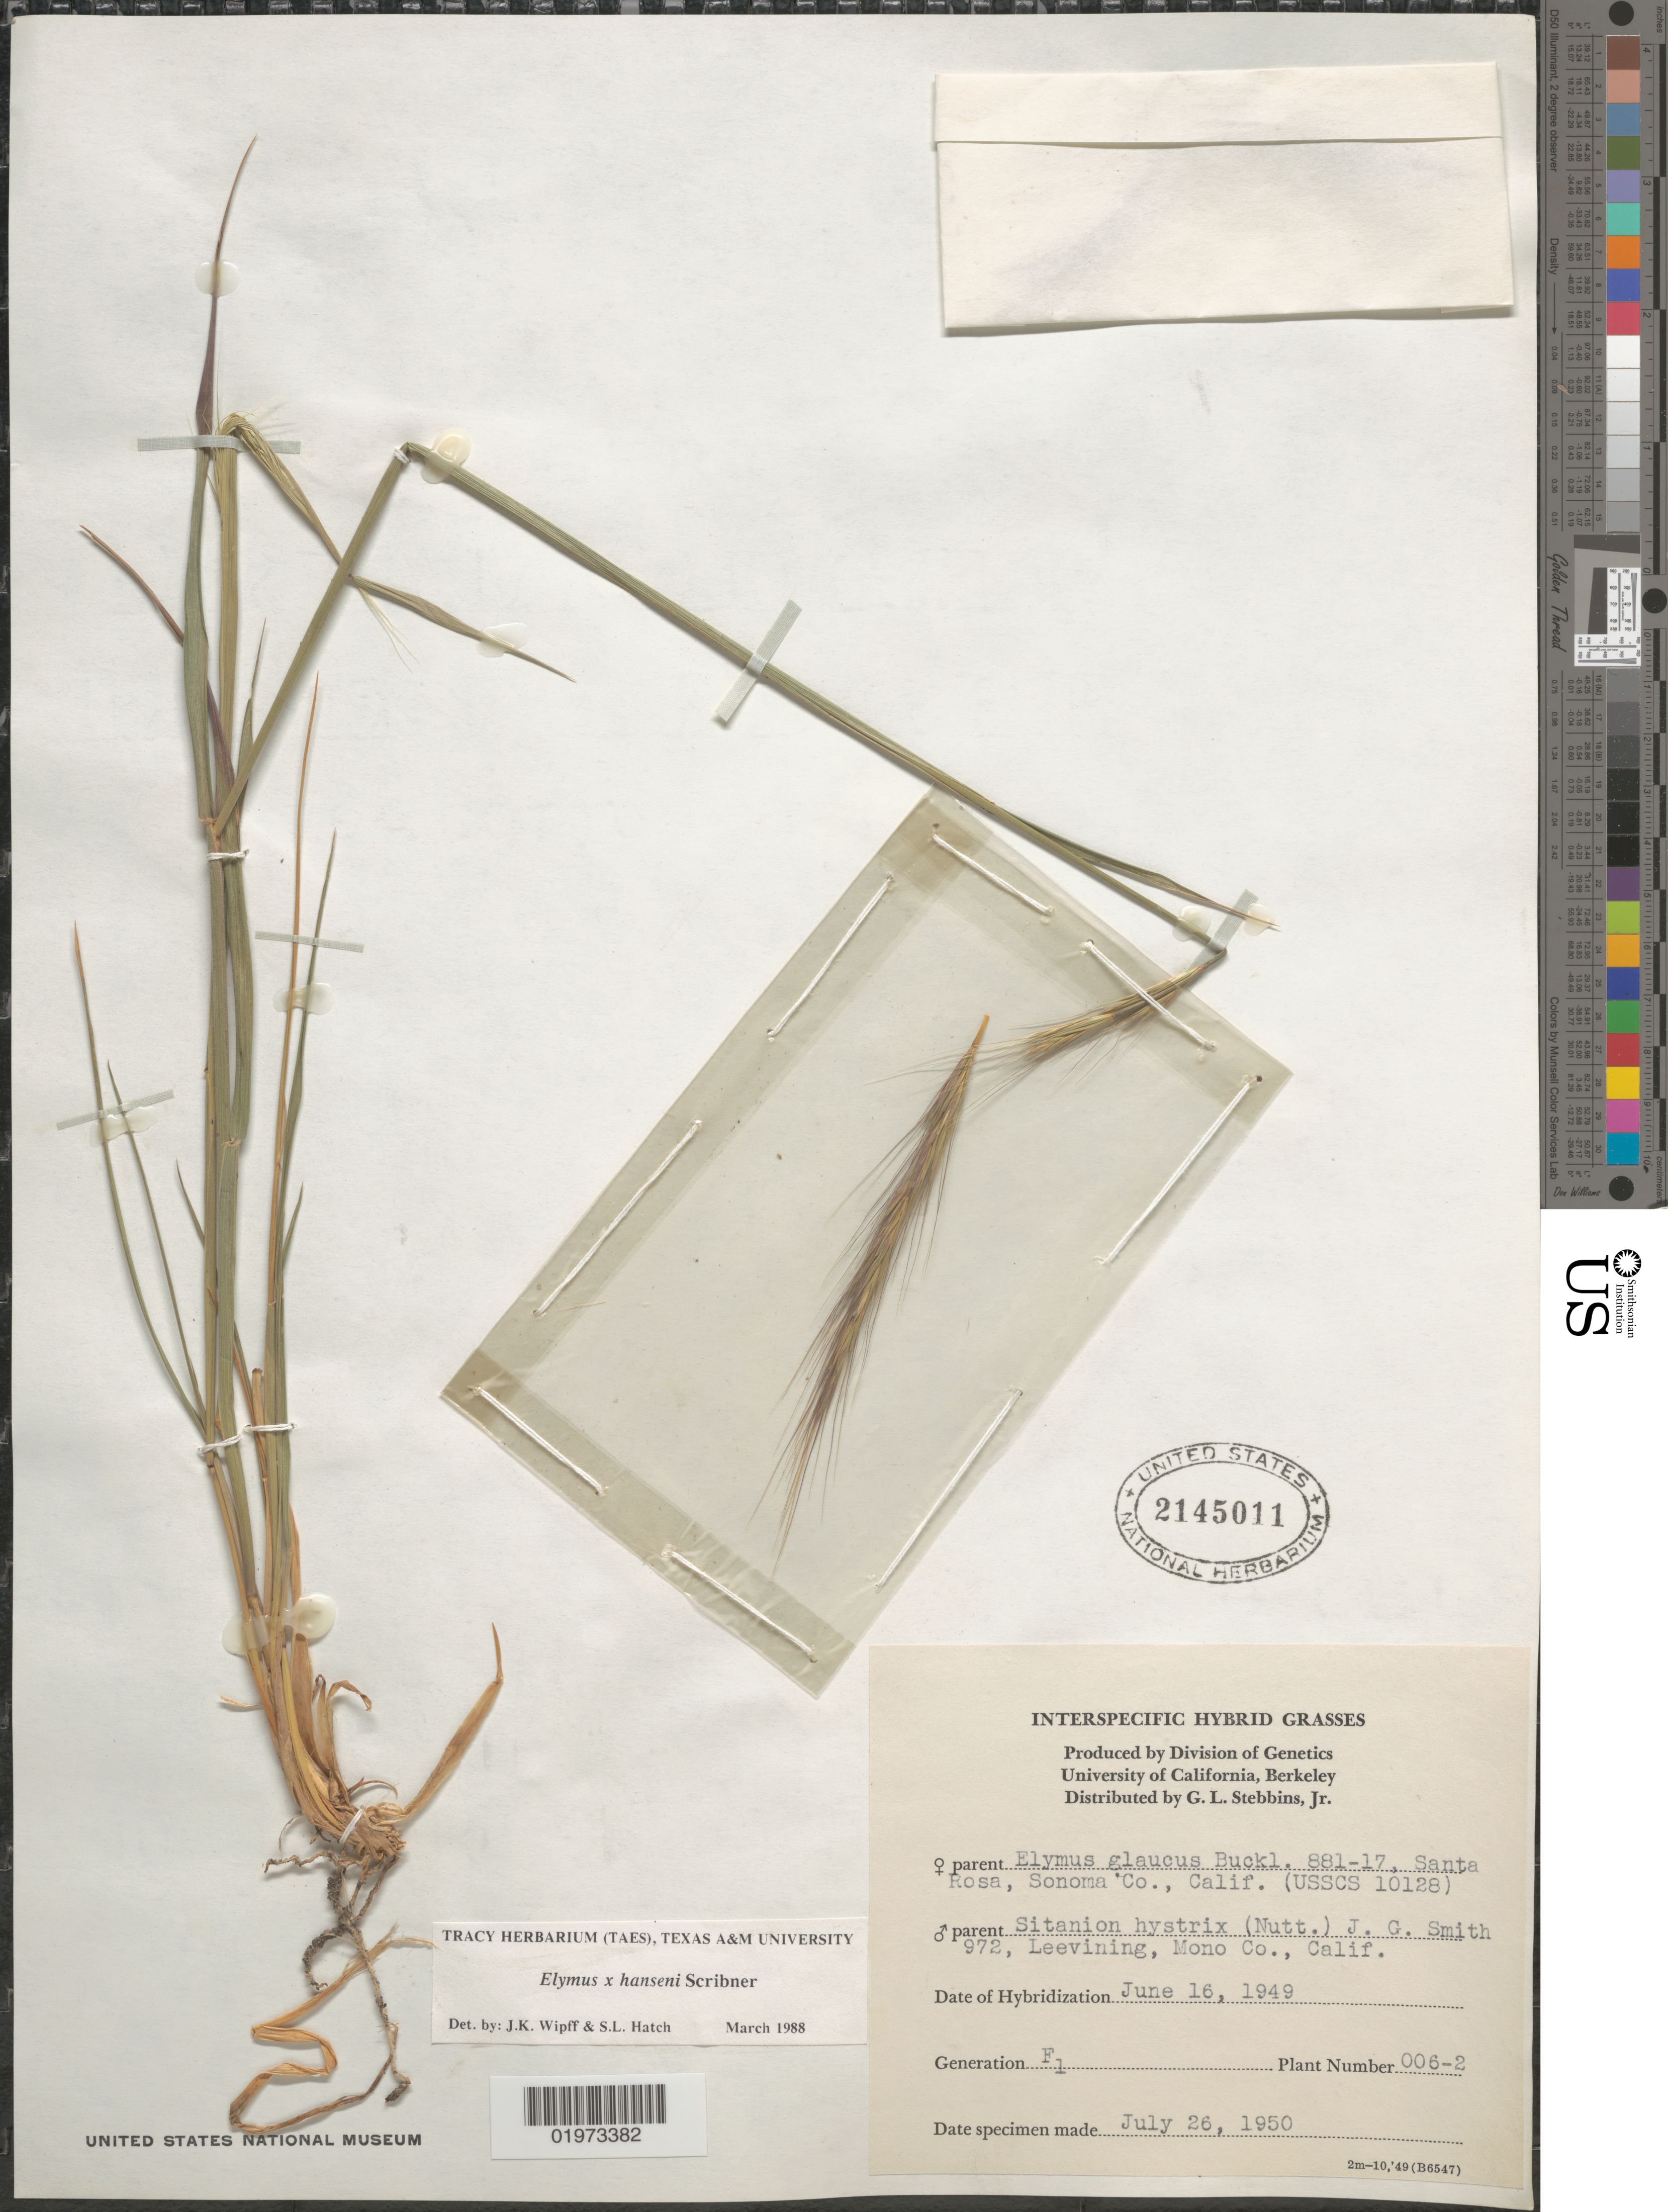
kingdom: Plantae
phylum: Tracheophyta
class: Liliopsida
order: Poales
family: Poaceae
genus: Elymus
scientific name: Elymus x hansenii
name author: Scribn.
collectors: G. L. Stebbins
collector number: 006-2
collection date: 1950-07-26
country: United States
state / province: California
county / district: Alameda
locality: University of California, Berkeley.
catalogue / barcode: US 2145011